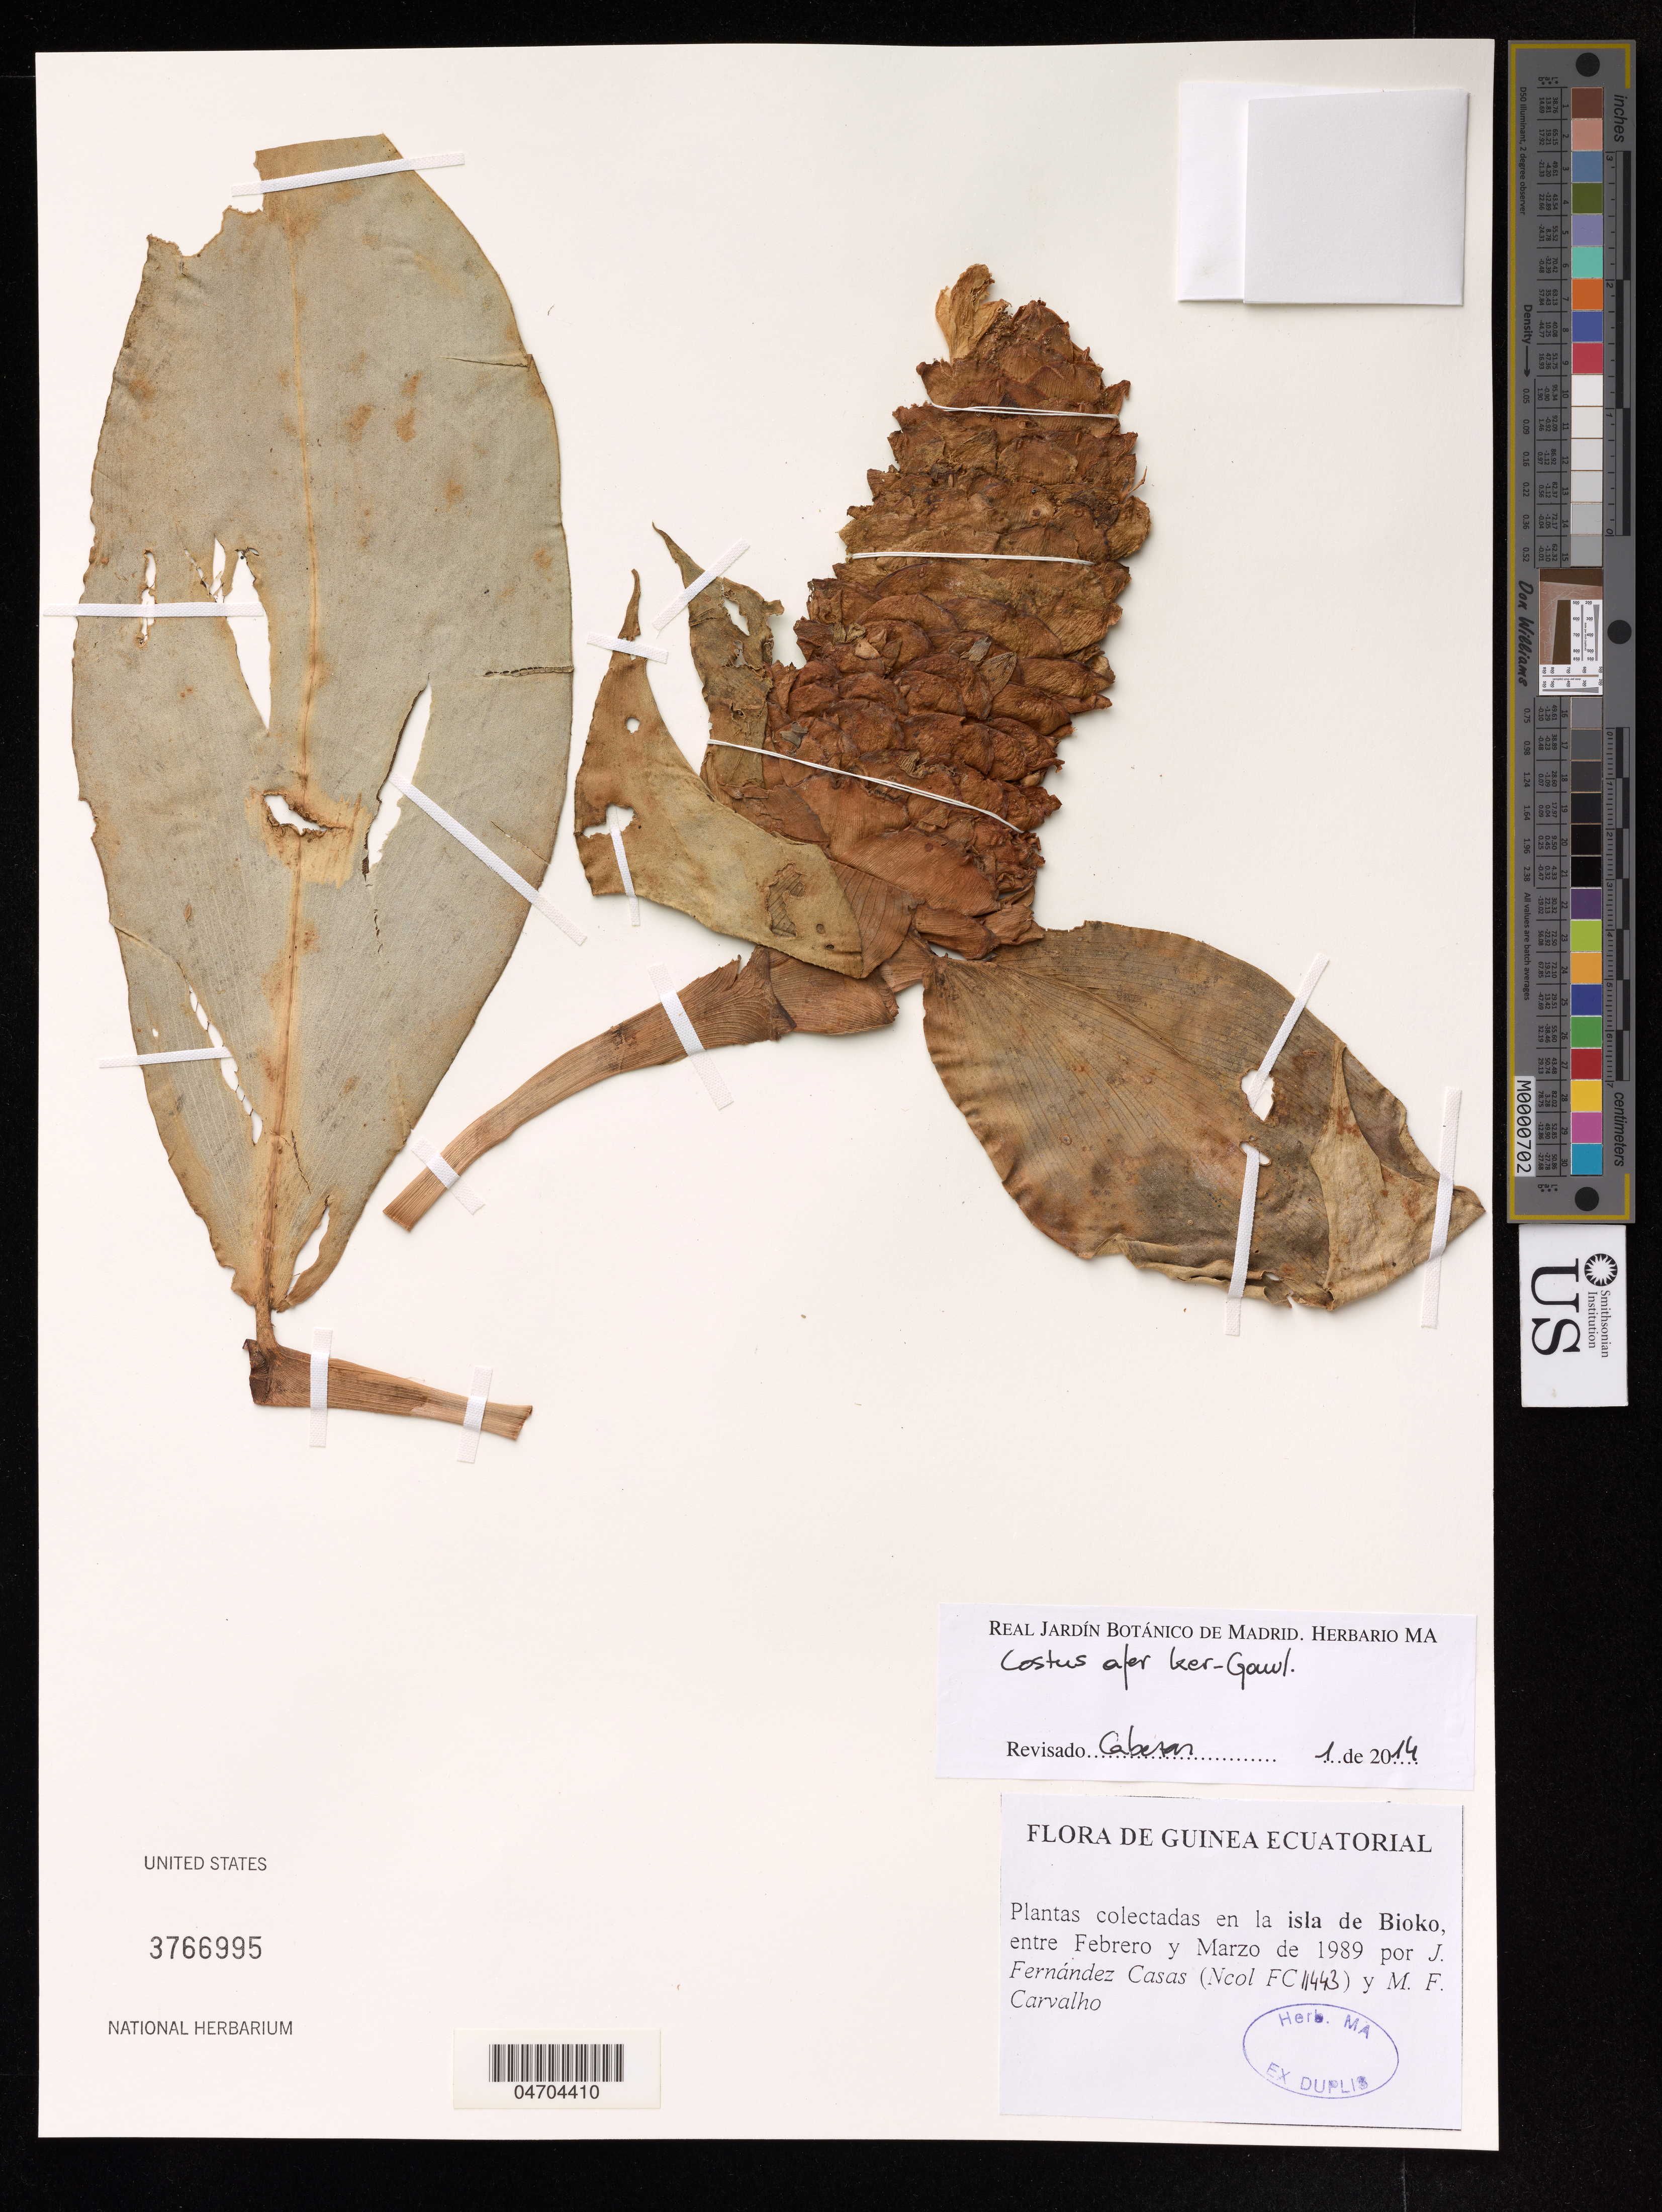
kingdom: Plantae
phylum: Tracheophyta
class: Liliopsida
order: Zingiberales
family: Costaceae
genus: Costus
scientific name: Costus afer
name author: Ker Gawl.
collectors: J. Fernández Casas & M. F. Carvalho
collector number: FC11443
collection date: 1989-02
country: Equatorial Guinea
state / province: Bioko Norte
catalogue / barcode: US 3766995